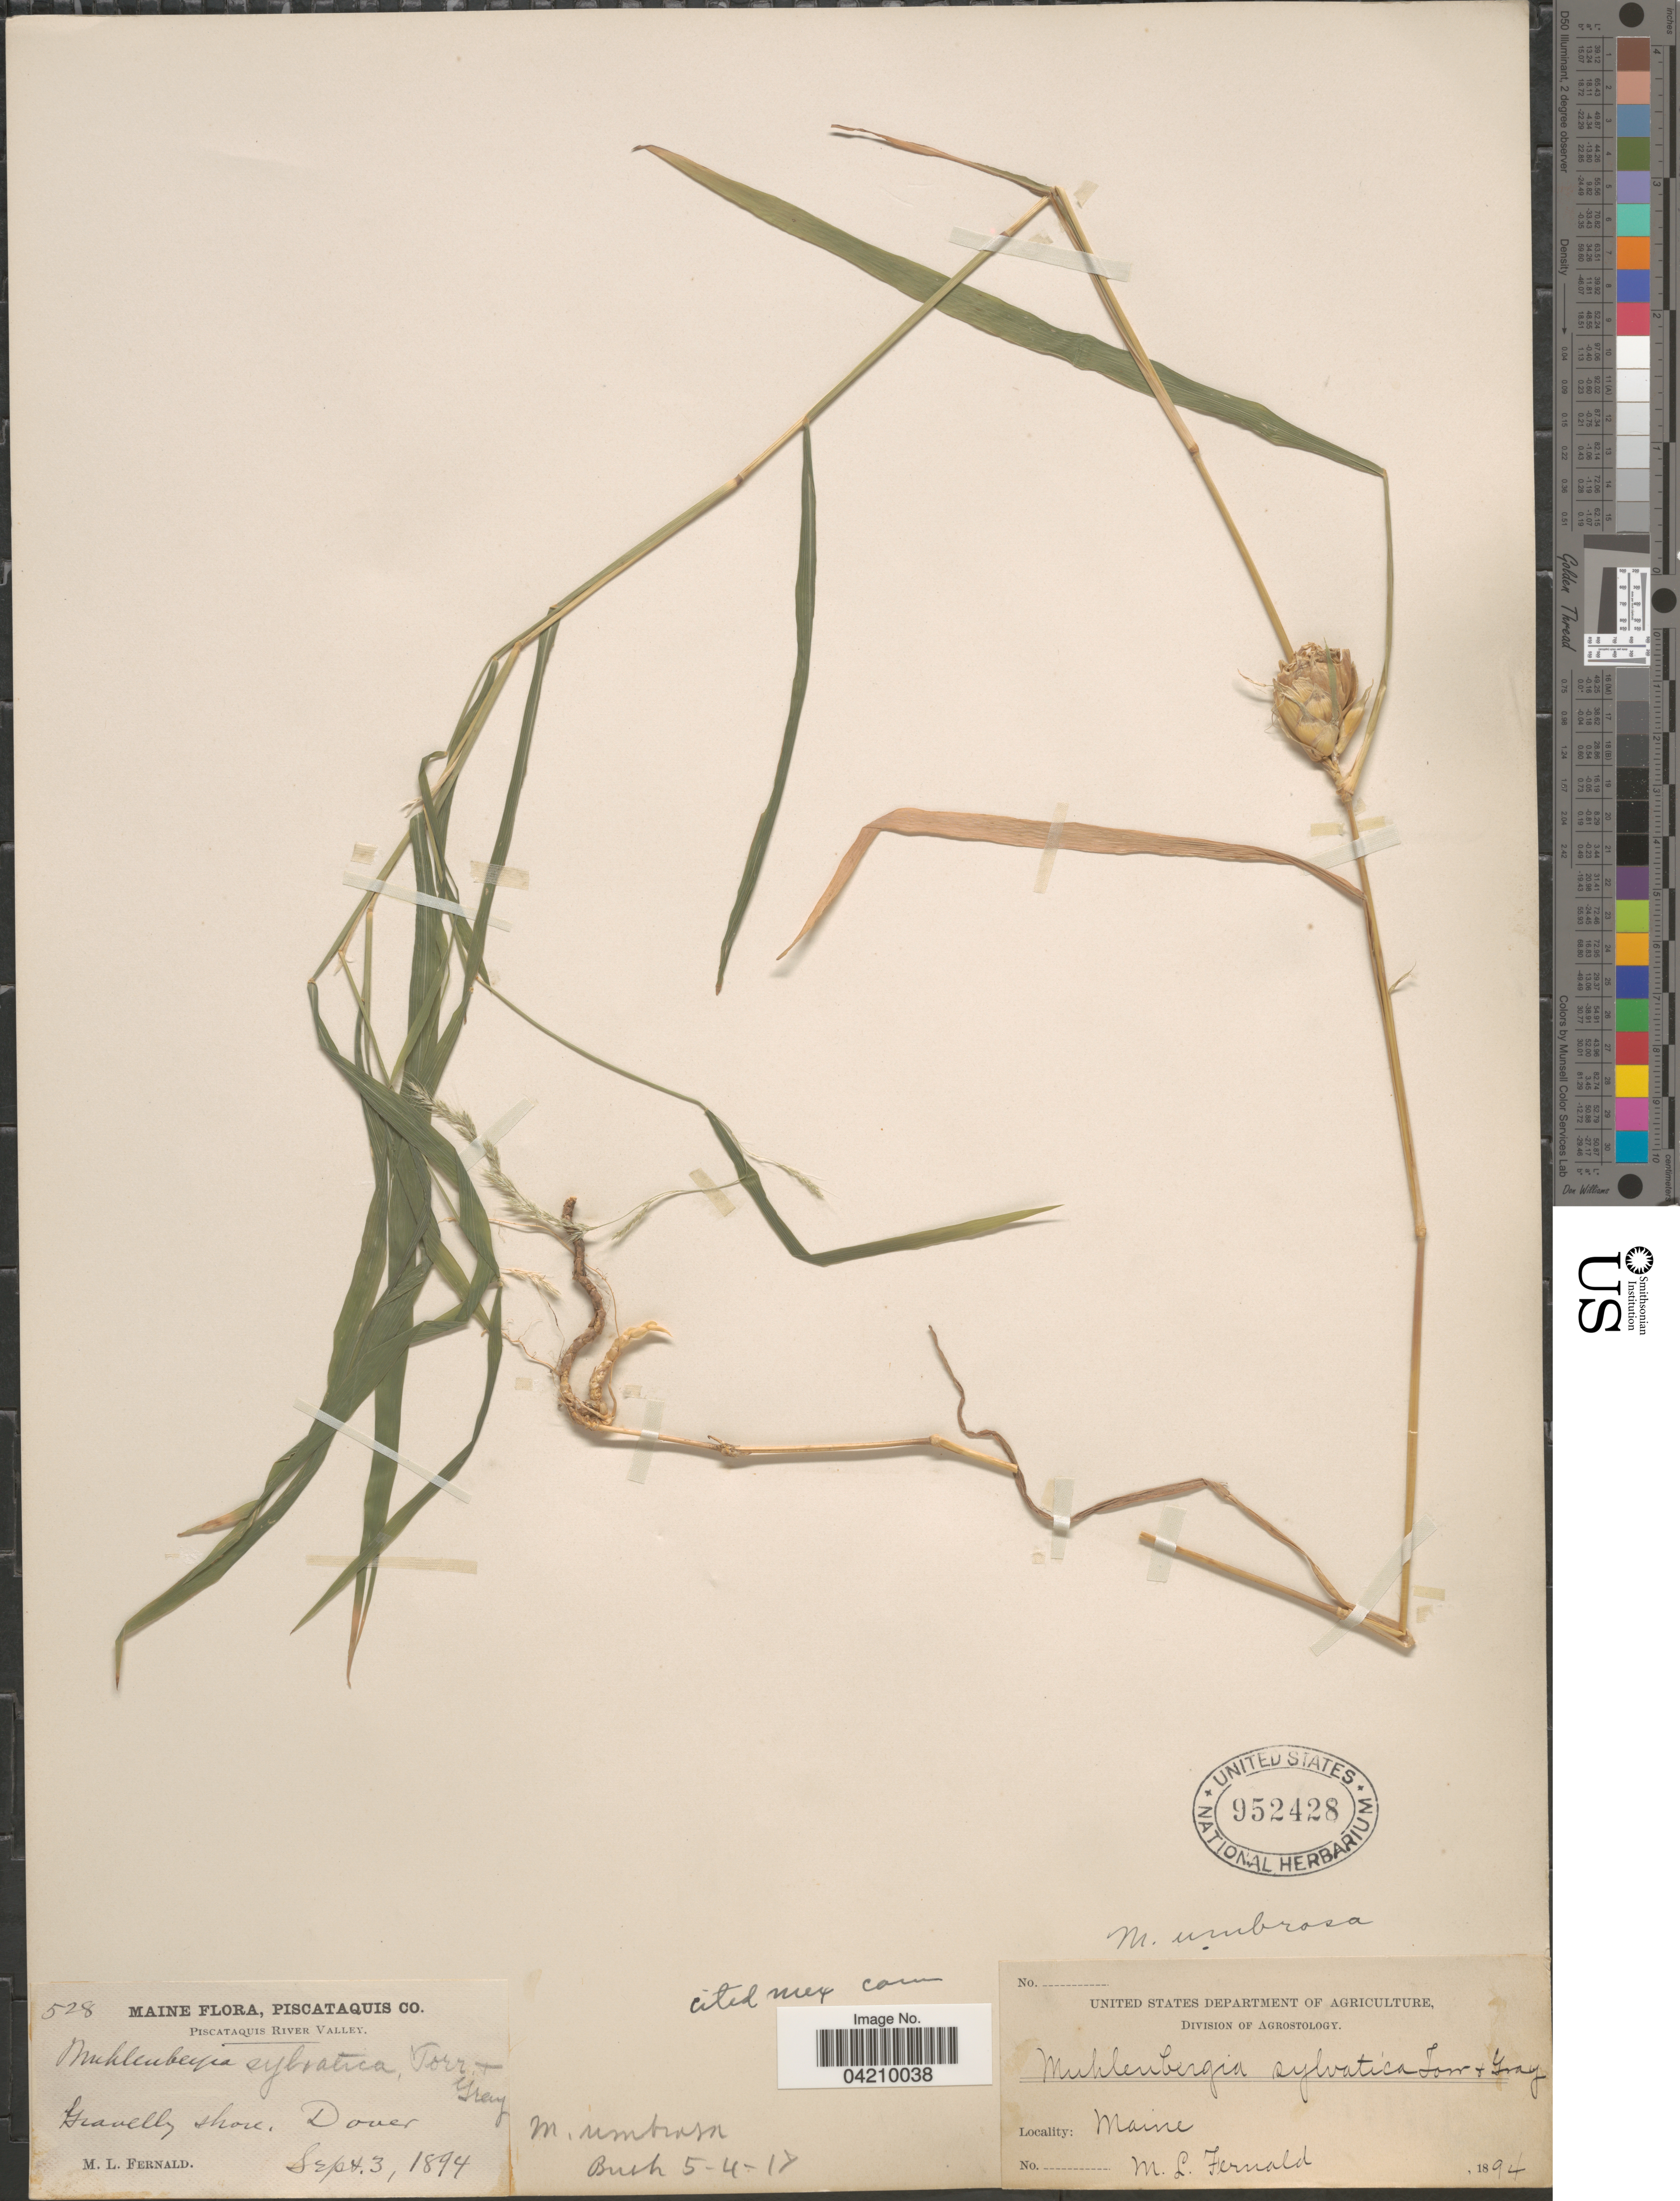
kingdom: Plantae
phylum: Tracheophyta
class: Liliopsida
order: Poales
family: Poaceae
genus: Muhlenbergia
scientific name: Muhlenbergia mexicana var. filiformis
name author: (Torr.) Scribn.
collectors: M. L. Fernald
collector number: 528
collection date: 1894-09-03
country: United States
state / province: Maine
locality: Piscataquis Co. Piscataquis River Valley. Dover.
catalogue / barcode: US 952428